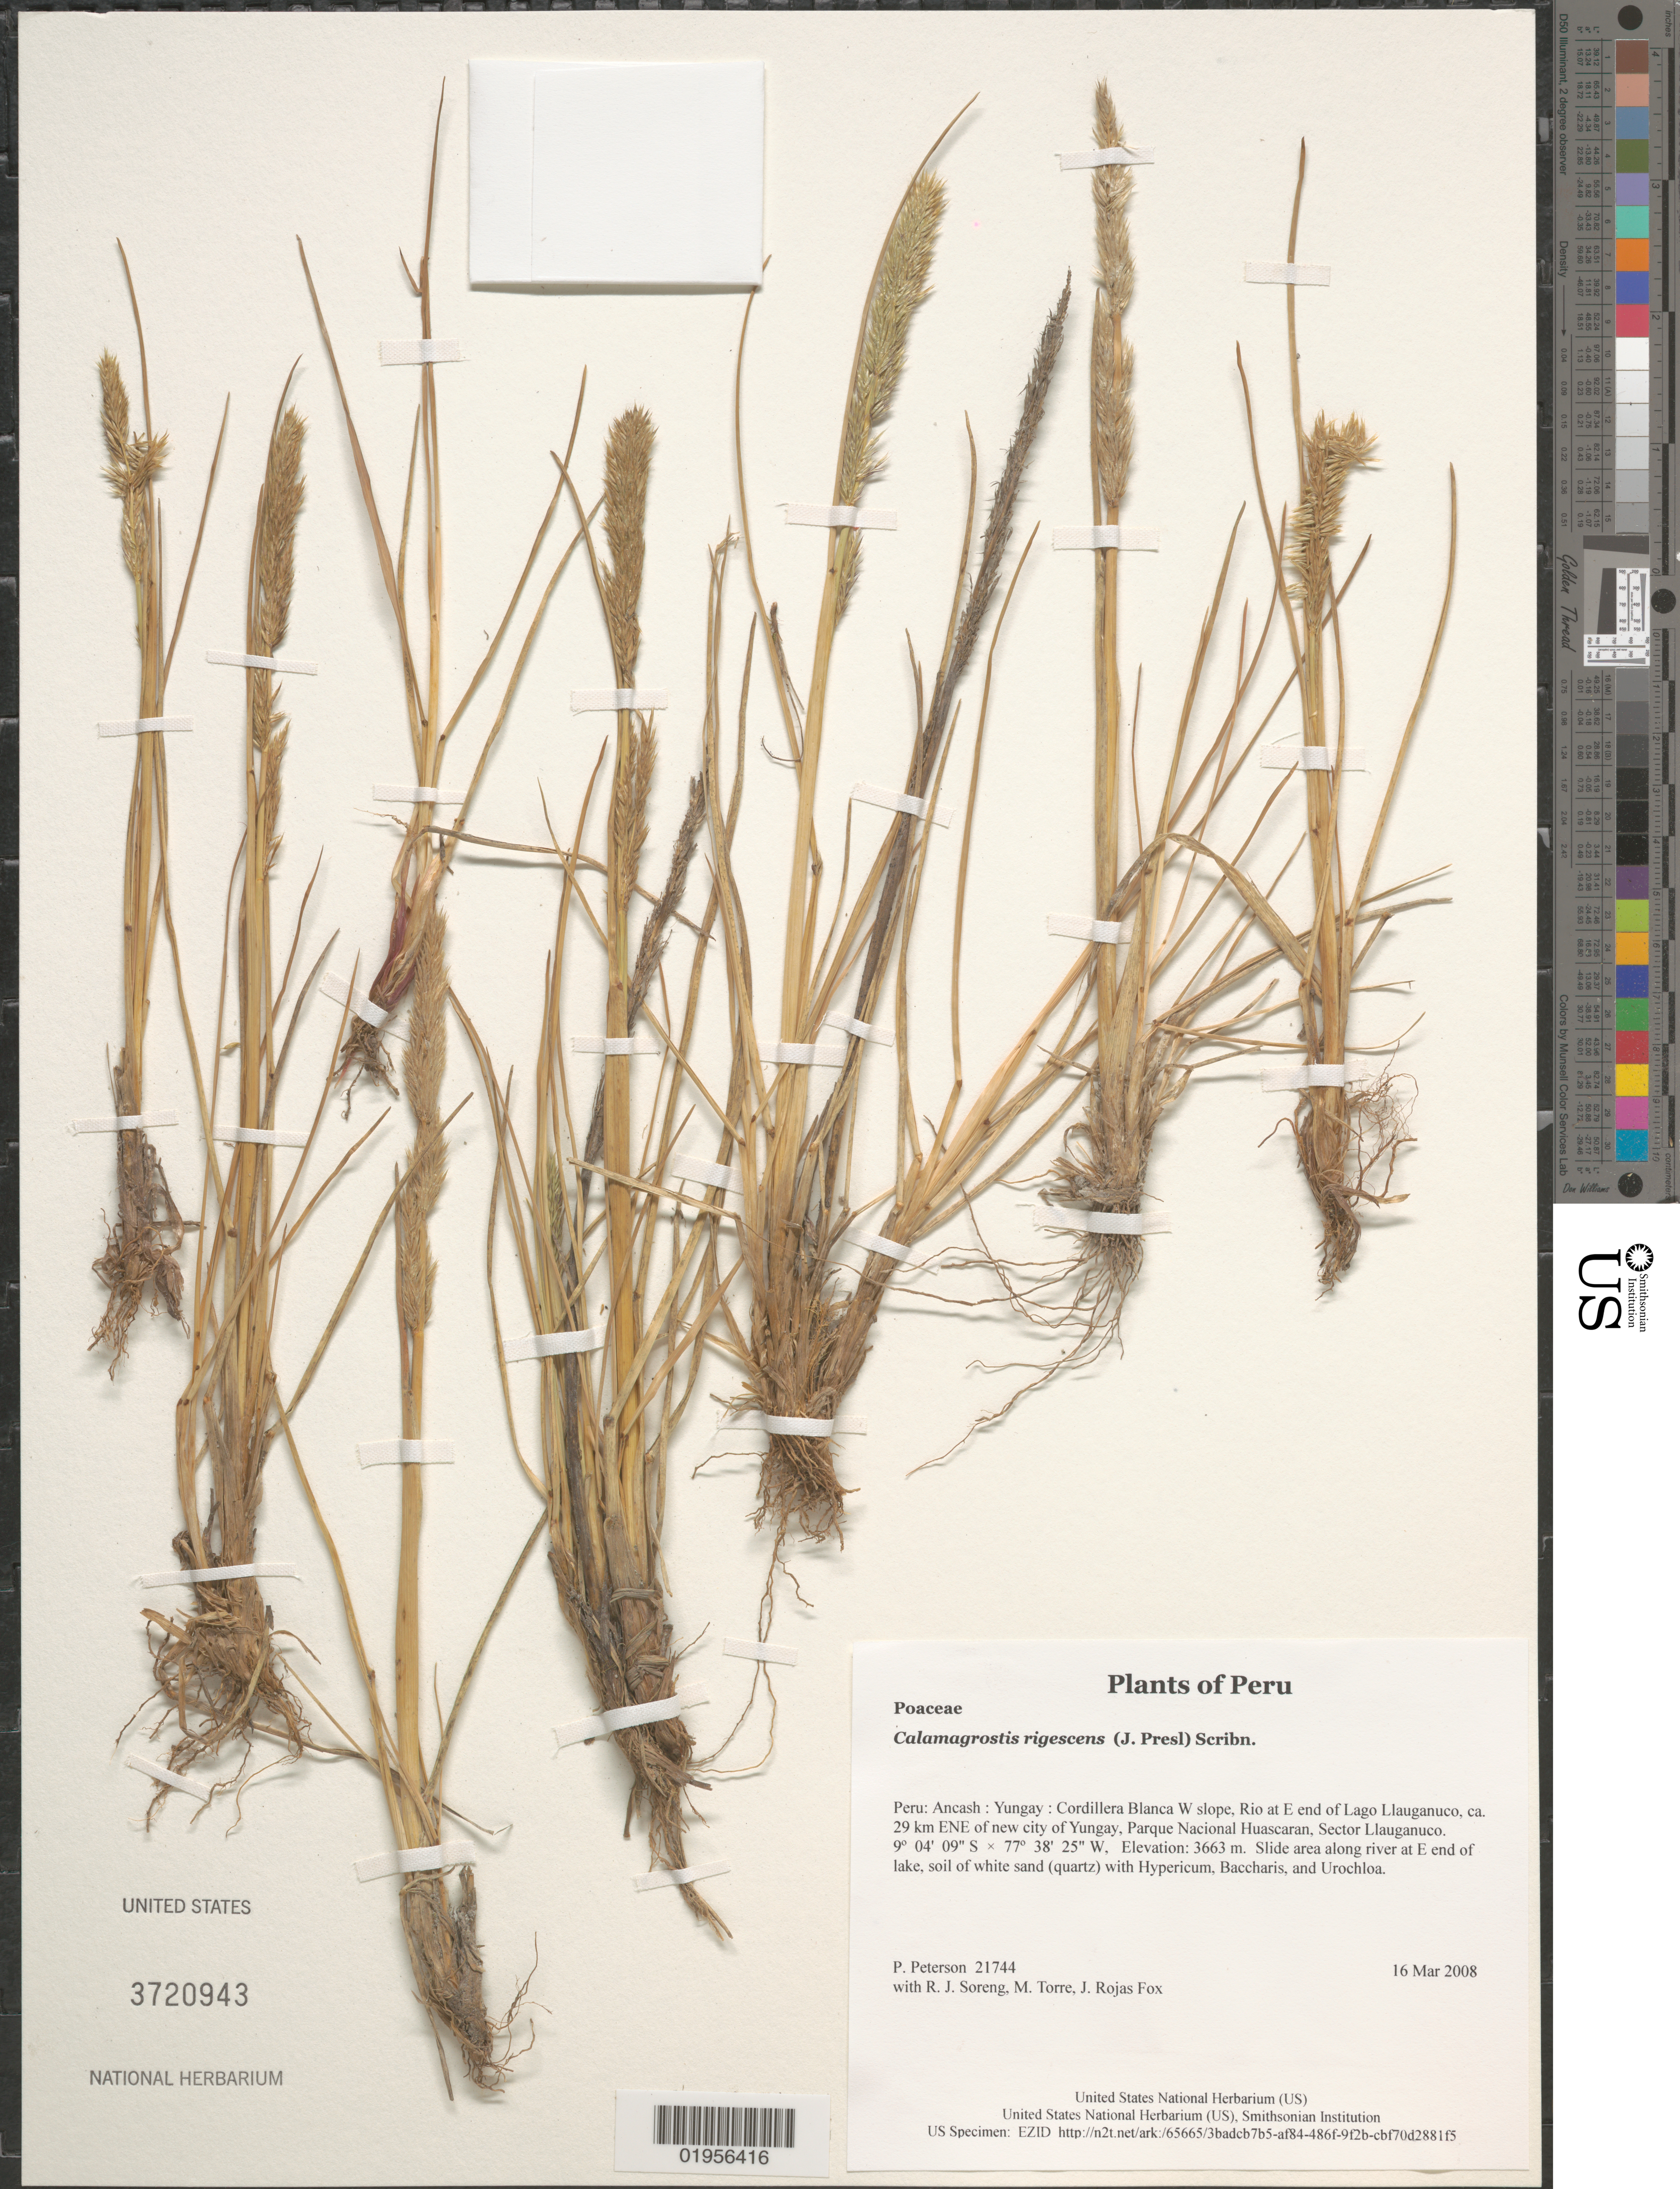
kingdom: Plantae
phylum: Tracheophyta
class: Liliopsida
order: Poales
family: Poaceae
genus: Calamagrostis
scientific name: Calamagrostis rigescens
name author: (J. Presl) Scribn.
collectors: P. M. Peterson, R. J. Soreng, M. Torre & J. Rojas Fox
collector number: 21744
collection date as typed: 16 Mar 2008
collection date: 2008-03-16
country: Peru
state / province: Ancash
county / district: Yungay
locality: Cordillera Blanca W slope, Rio at E end of Lago Llauganuco, ca. 29 km ENE of new city of Yungay, Parque Nacional Huascaran, Sector Llauganuco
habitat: Slide area along river at E end of lake, soil of white sand (quartz) with Hypericum, Baccharis, and Urochloa.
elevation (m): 3663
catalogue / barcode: US 3720943